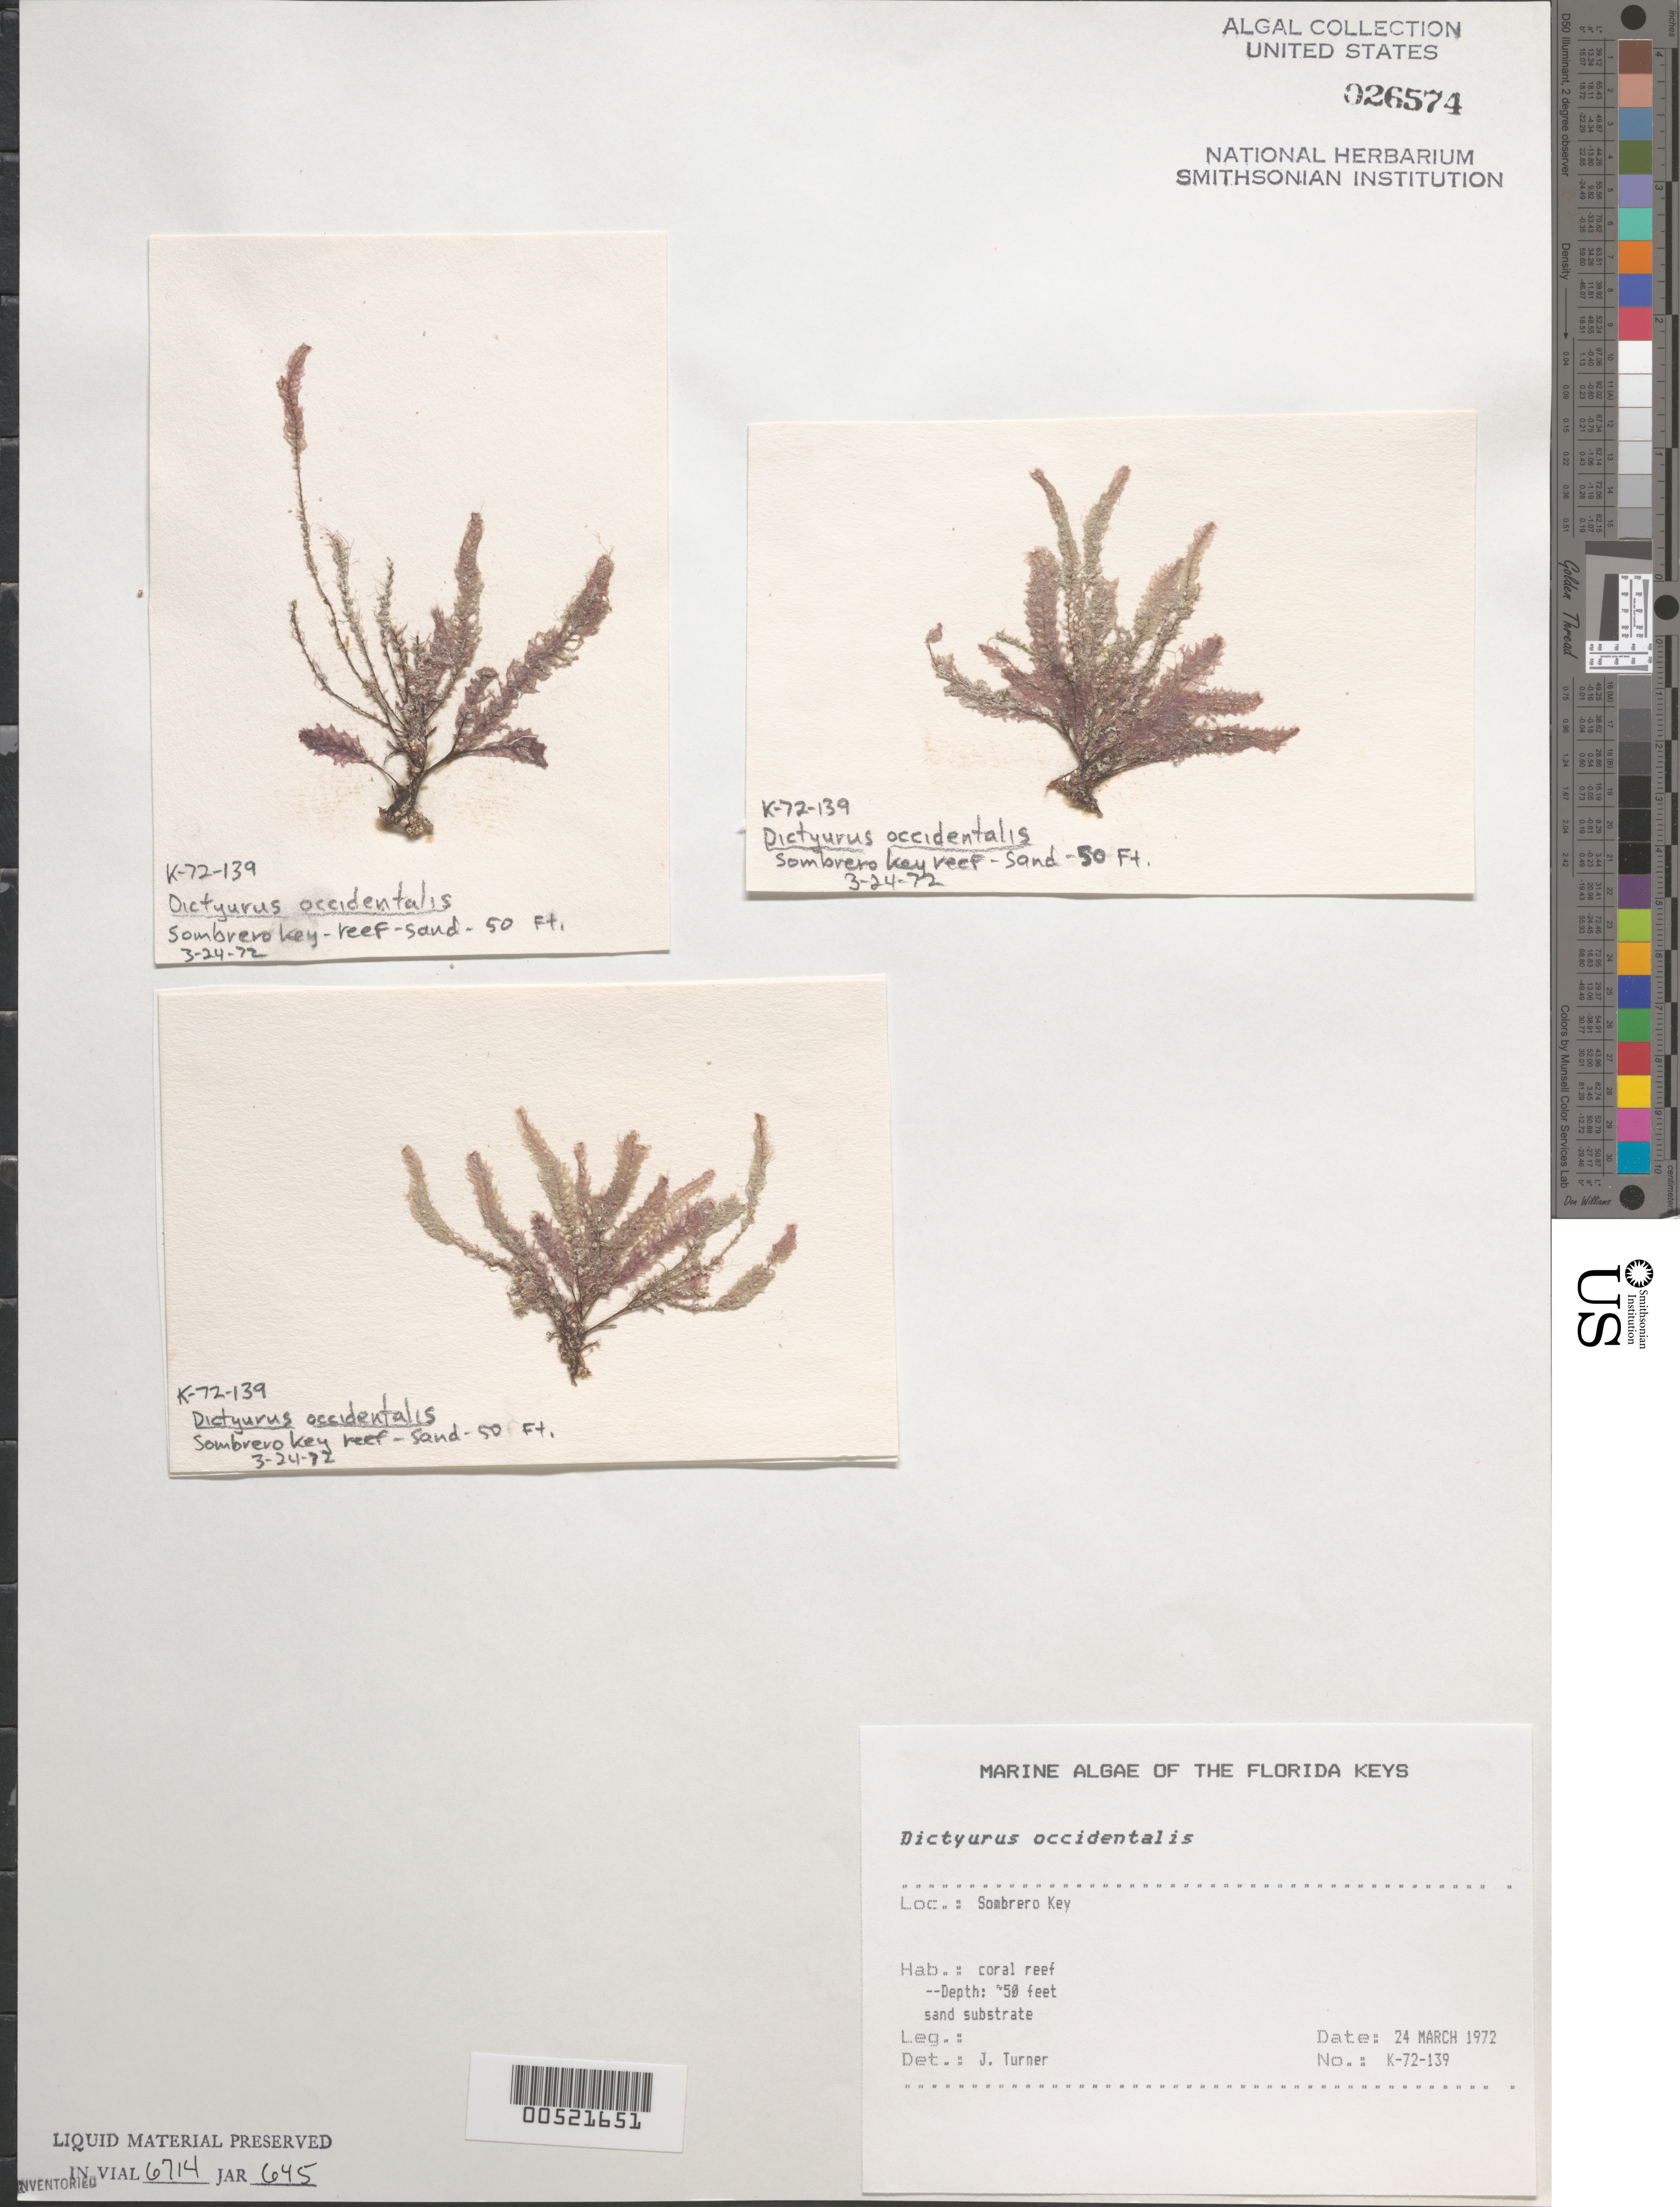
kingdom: Plantae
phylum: Rhodophyta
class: Florideophyceae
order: Ceramiales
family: Dasyaceae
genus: Dictyurus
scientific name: Dictyurus occidentalis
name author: J. Agardh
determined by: Turner, J.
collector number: K-72-139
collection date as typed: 24 Mar 1972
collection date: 1972-03-24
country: United States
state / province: Florida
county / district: Monroe County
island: Sombrero Key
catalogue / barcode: US 26574